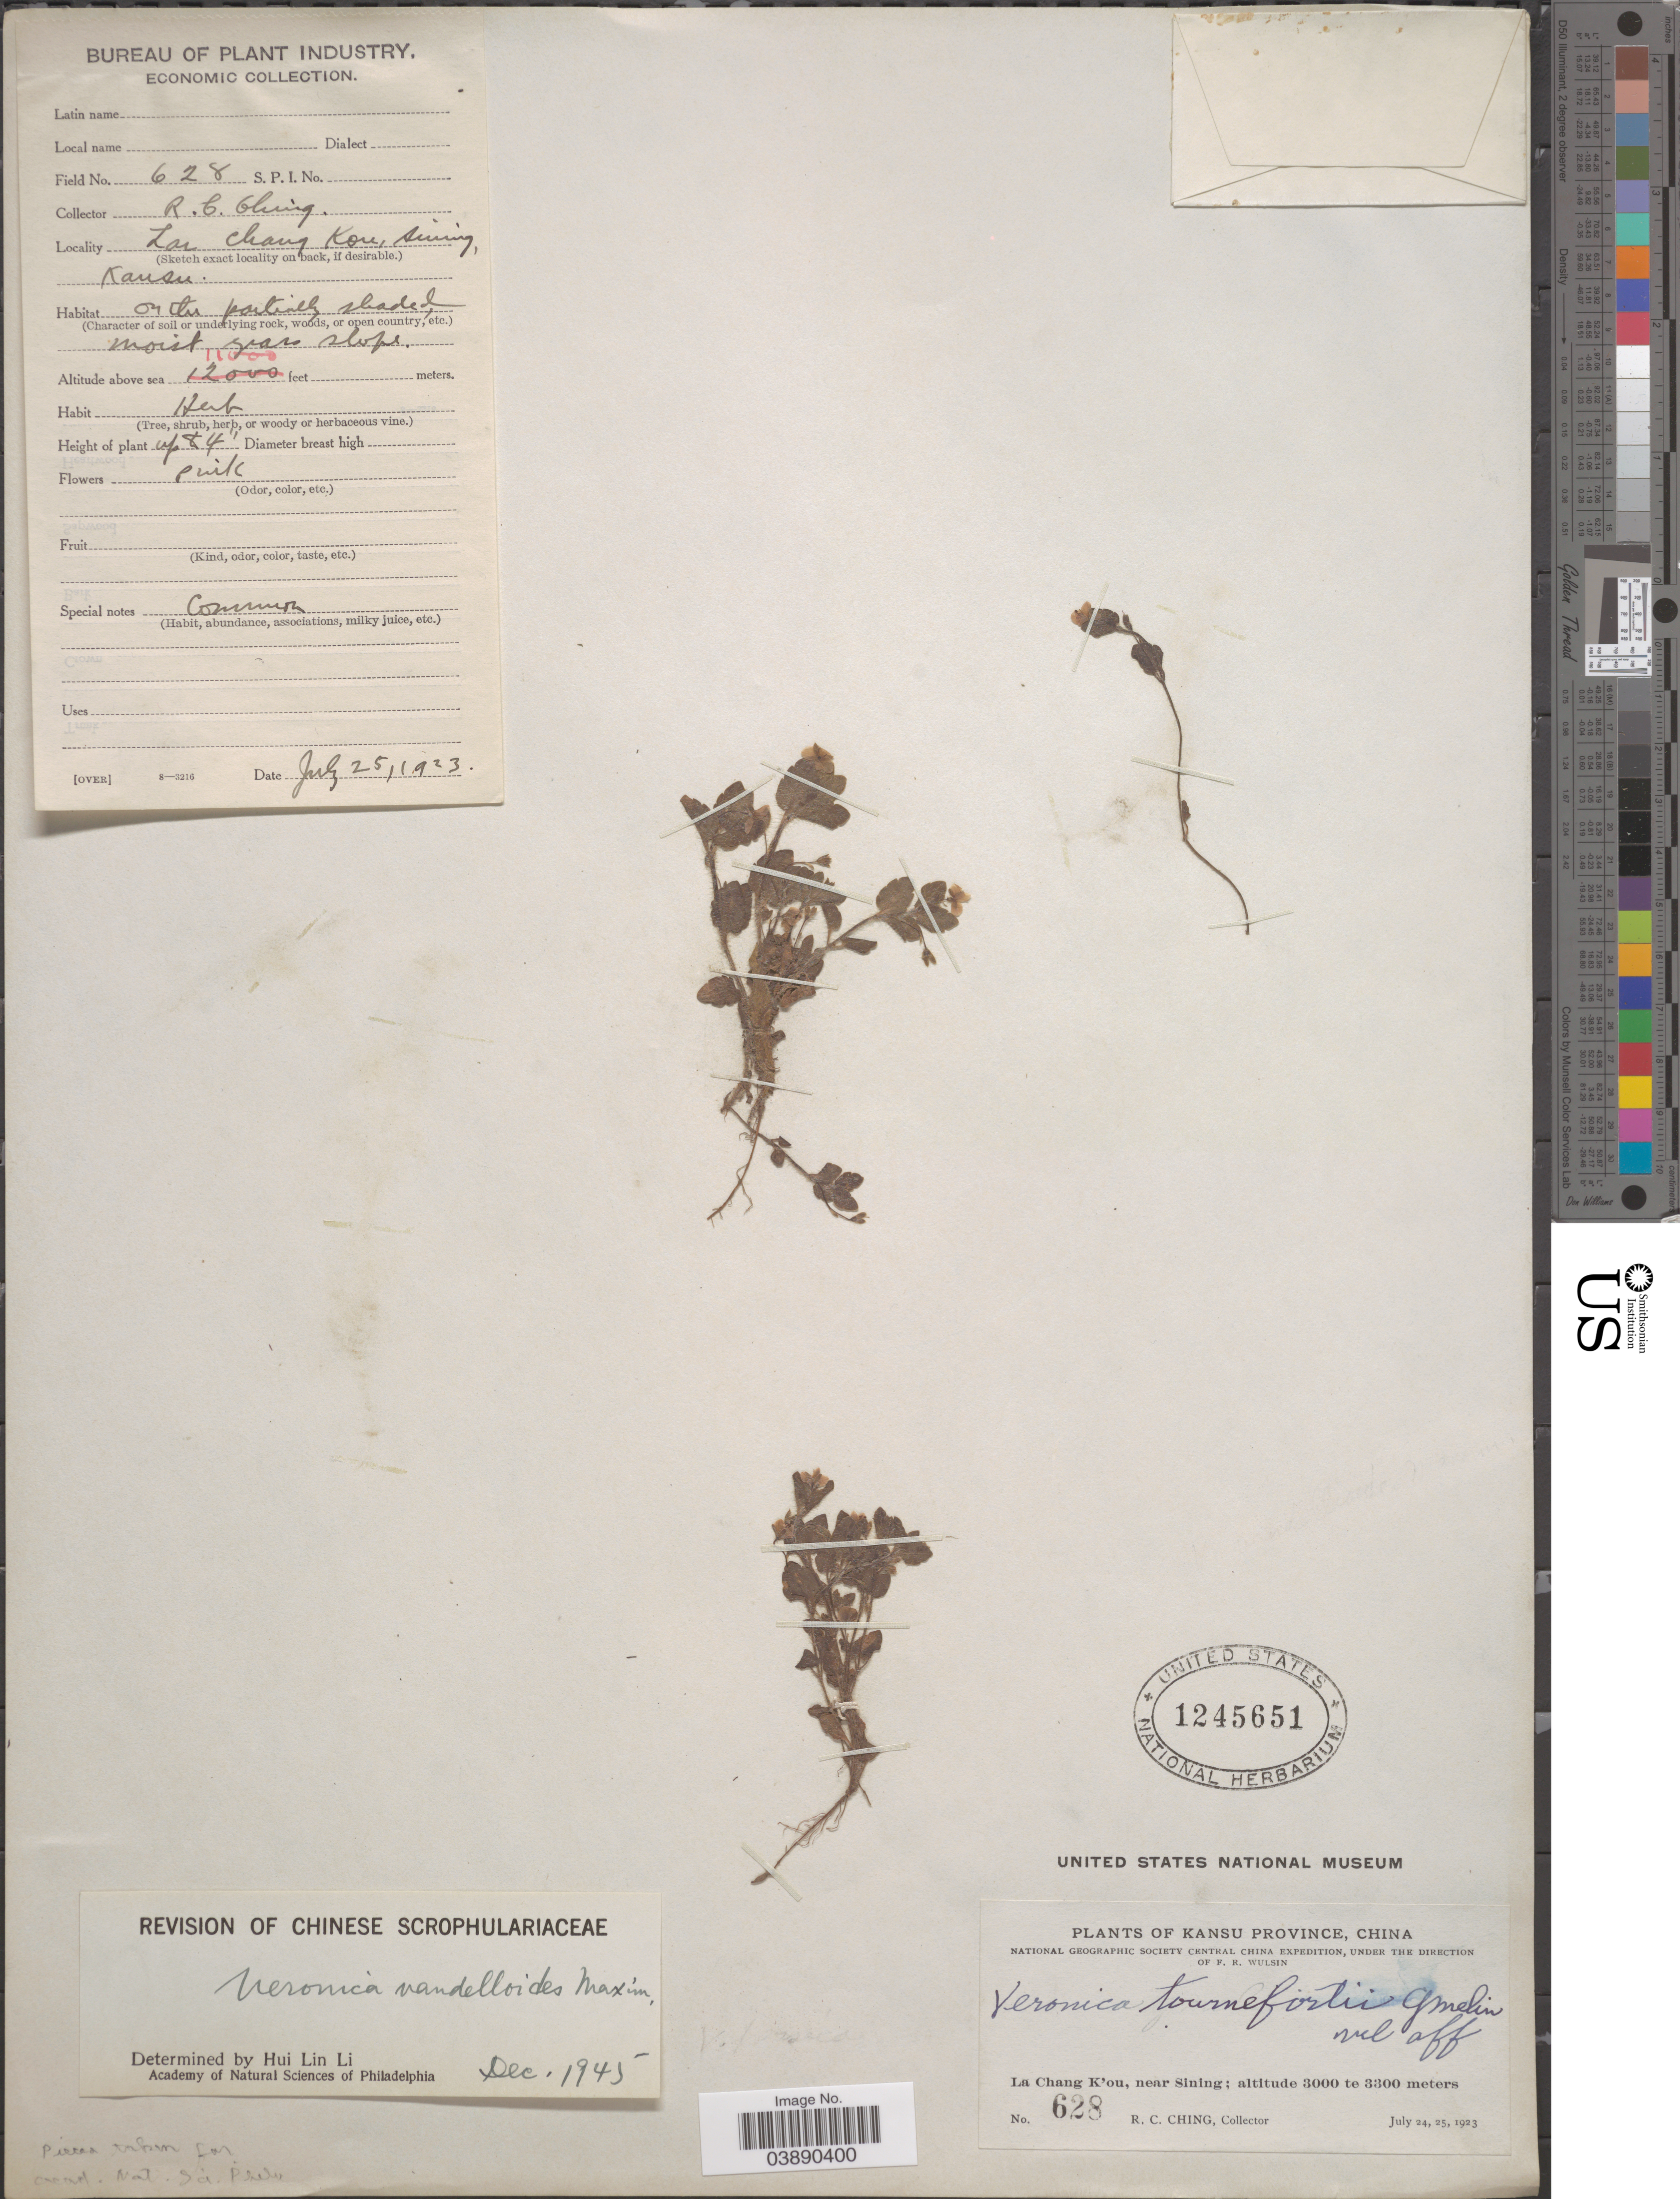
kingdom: Plantae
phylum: Tracheophyta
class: Magnoliopsida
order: Lamiales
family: Plantaginaceae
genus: Veronica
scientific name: Veronica vandellioides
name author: Maxim.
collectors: R. C. Ching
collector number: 628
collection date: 1923-07-25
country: China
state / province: Gansu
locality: Kansu Province. La Chang K'ou, near Sining.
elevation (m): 3353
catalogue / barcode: US 1245651